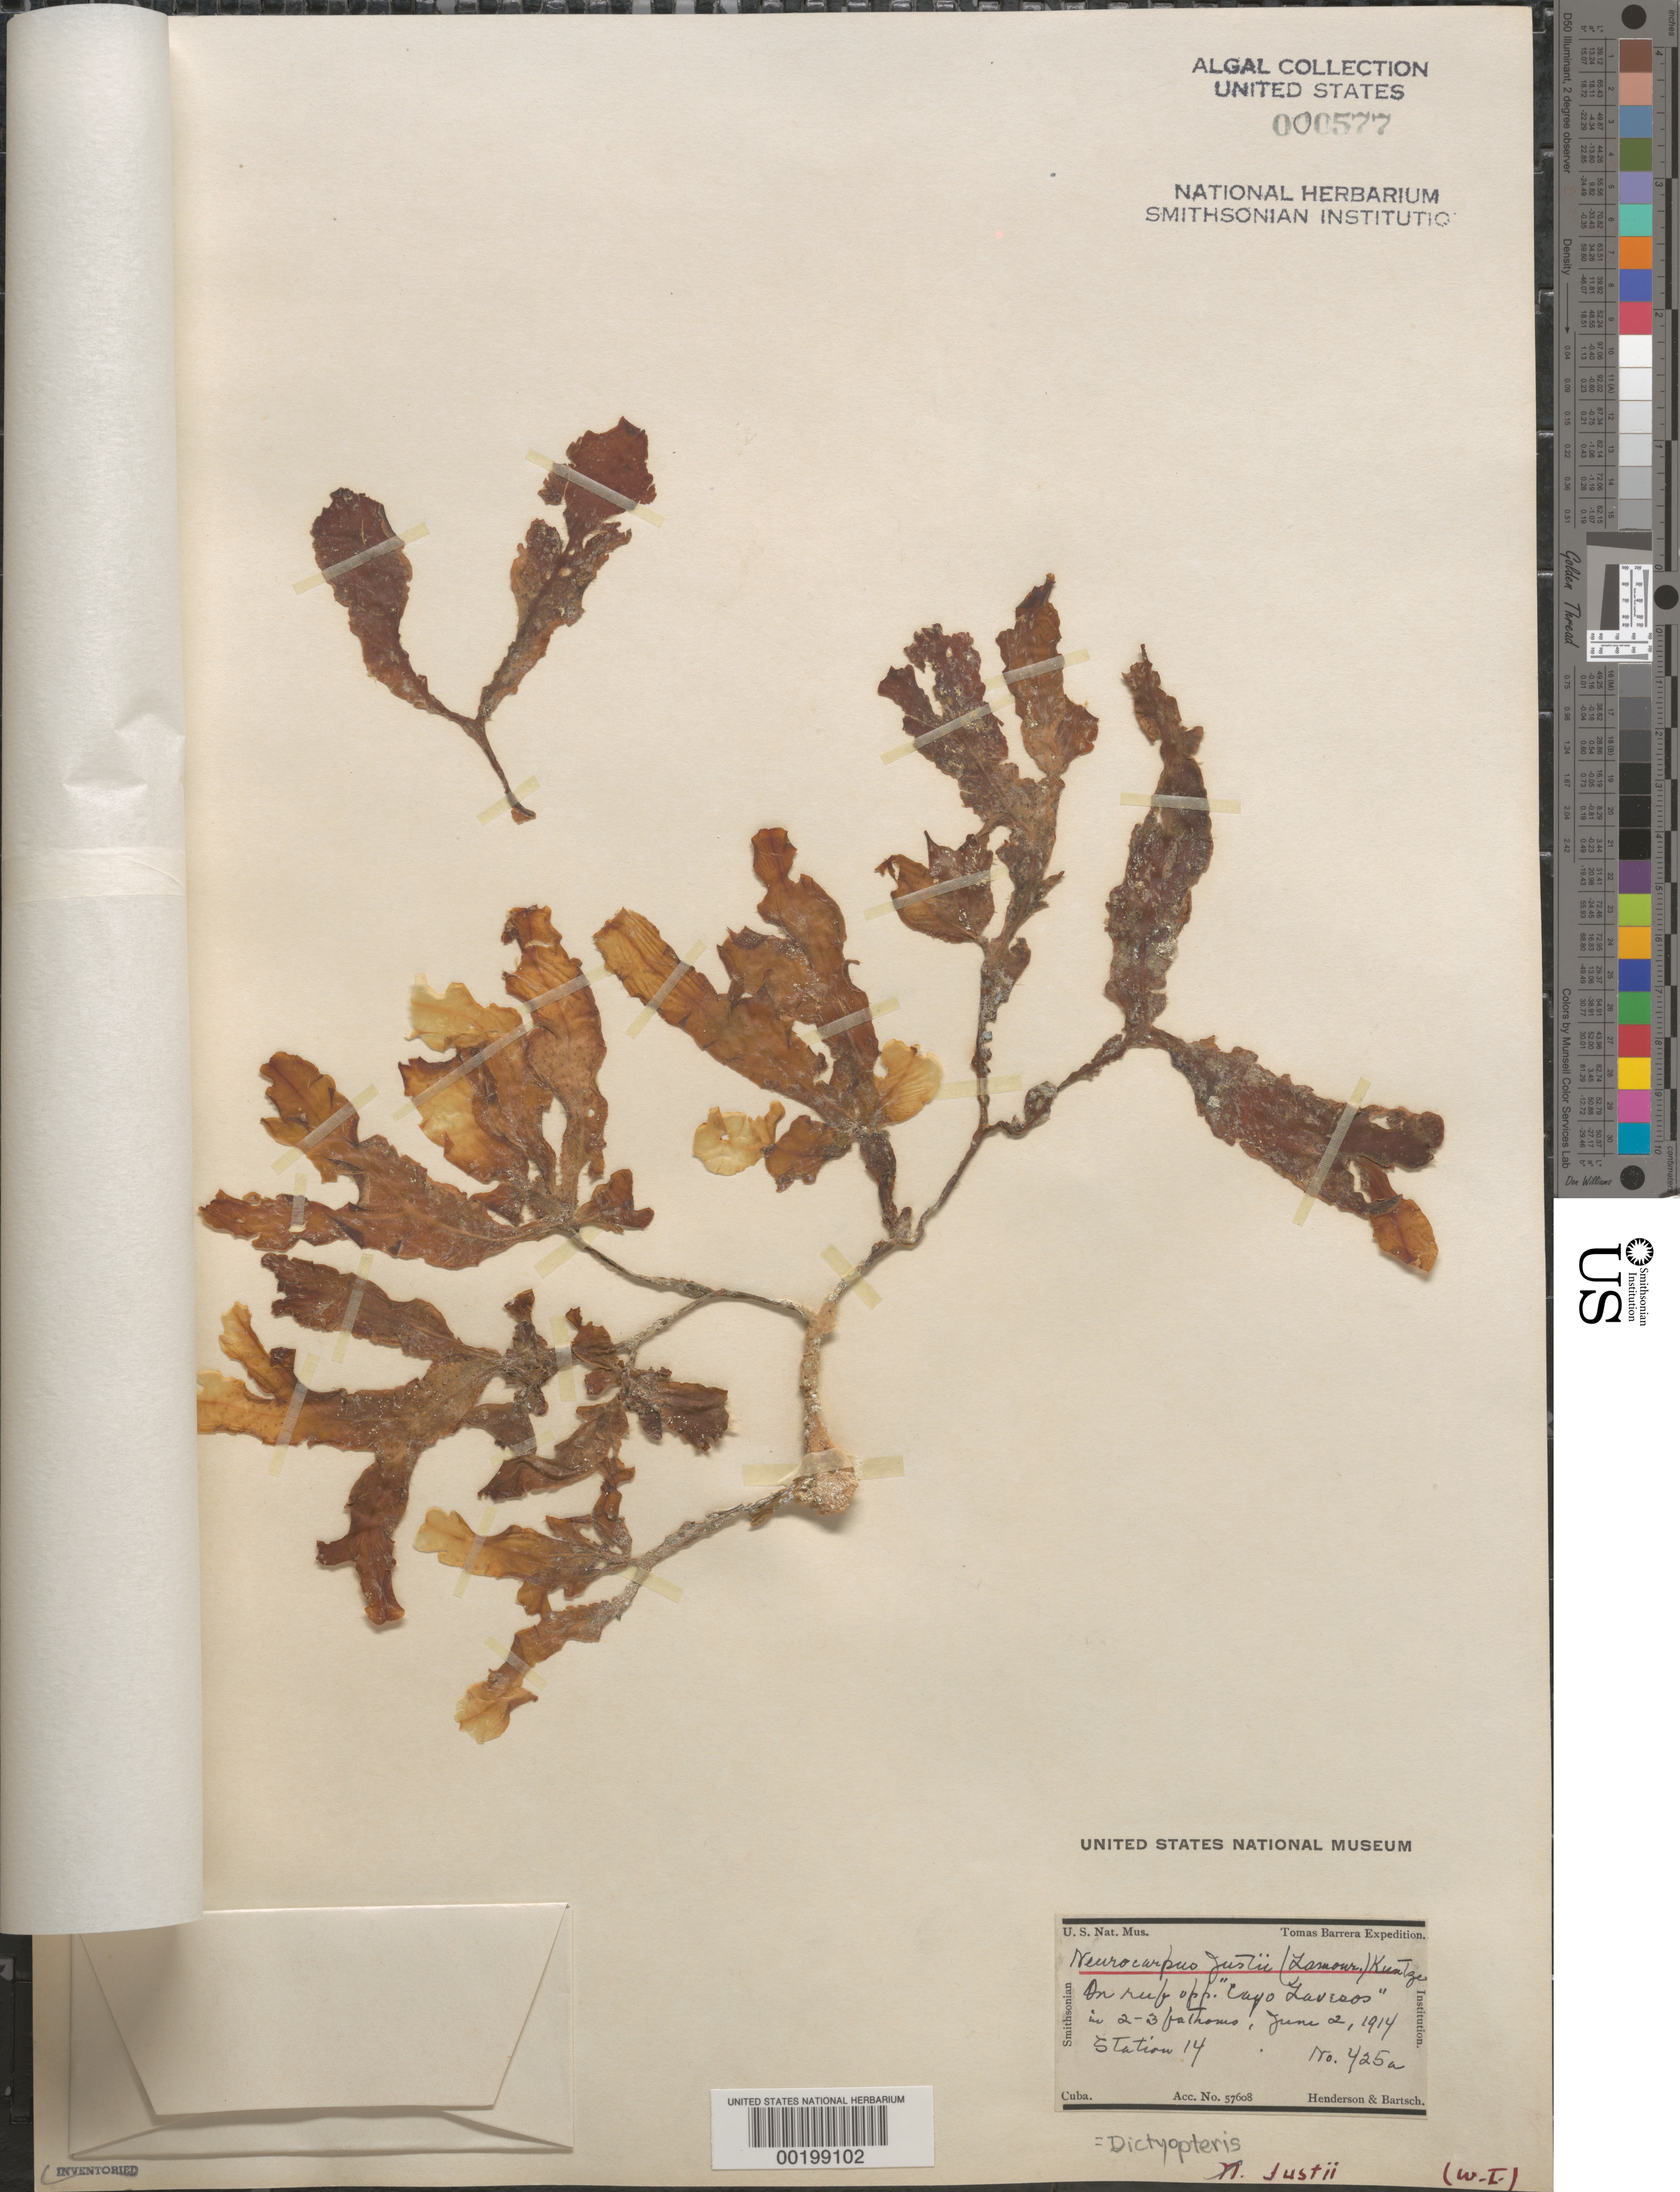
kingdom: Chromista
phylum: Ochrophyta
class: Phaeophyceae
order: Dictyotales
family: Dictyotaceae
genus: Dictyopteris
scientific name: Dictyopteris justii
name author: J.V.Lamouroux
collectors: J. Henderson & P. Bartsch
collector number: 425a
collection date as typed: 02 Jun 1914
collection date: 1914-06-02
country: Cuba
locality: Reef opposite cayo lavesos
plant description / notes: Tomas Barrera Expedition, as Neurocarpus justii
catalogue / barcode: US 577